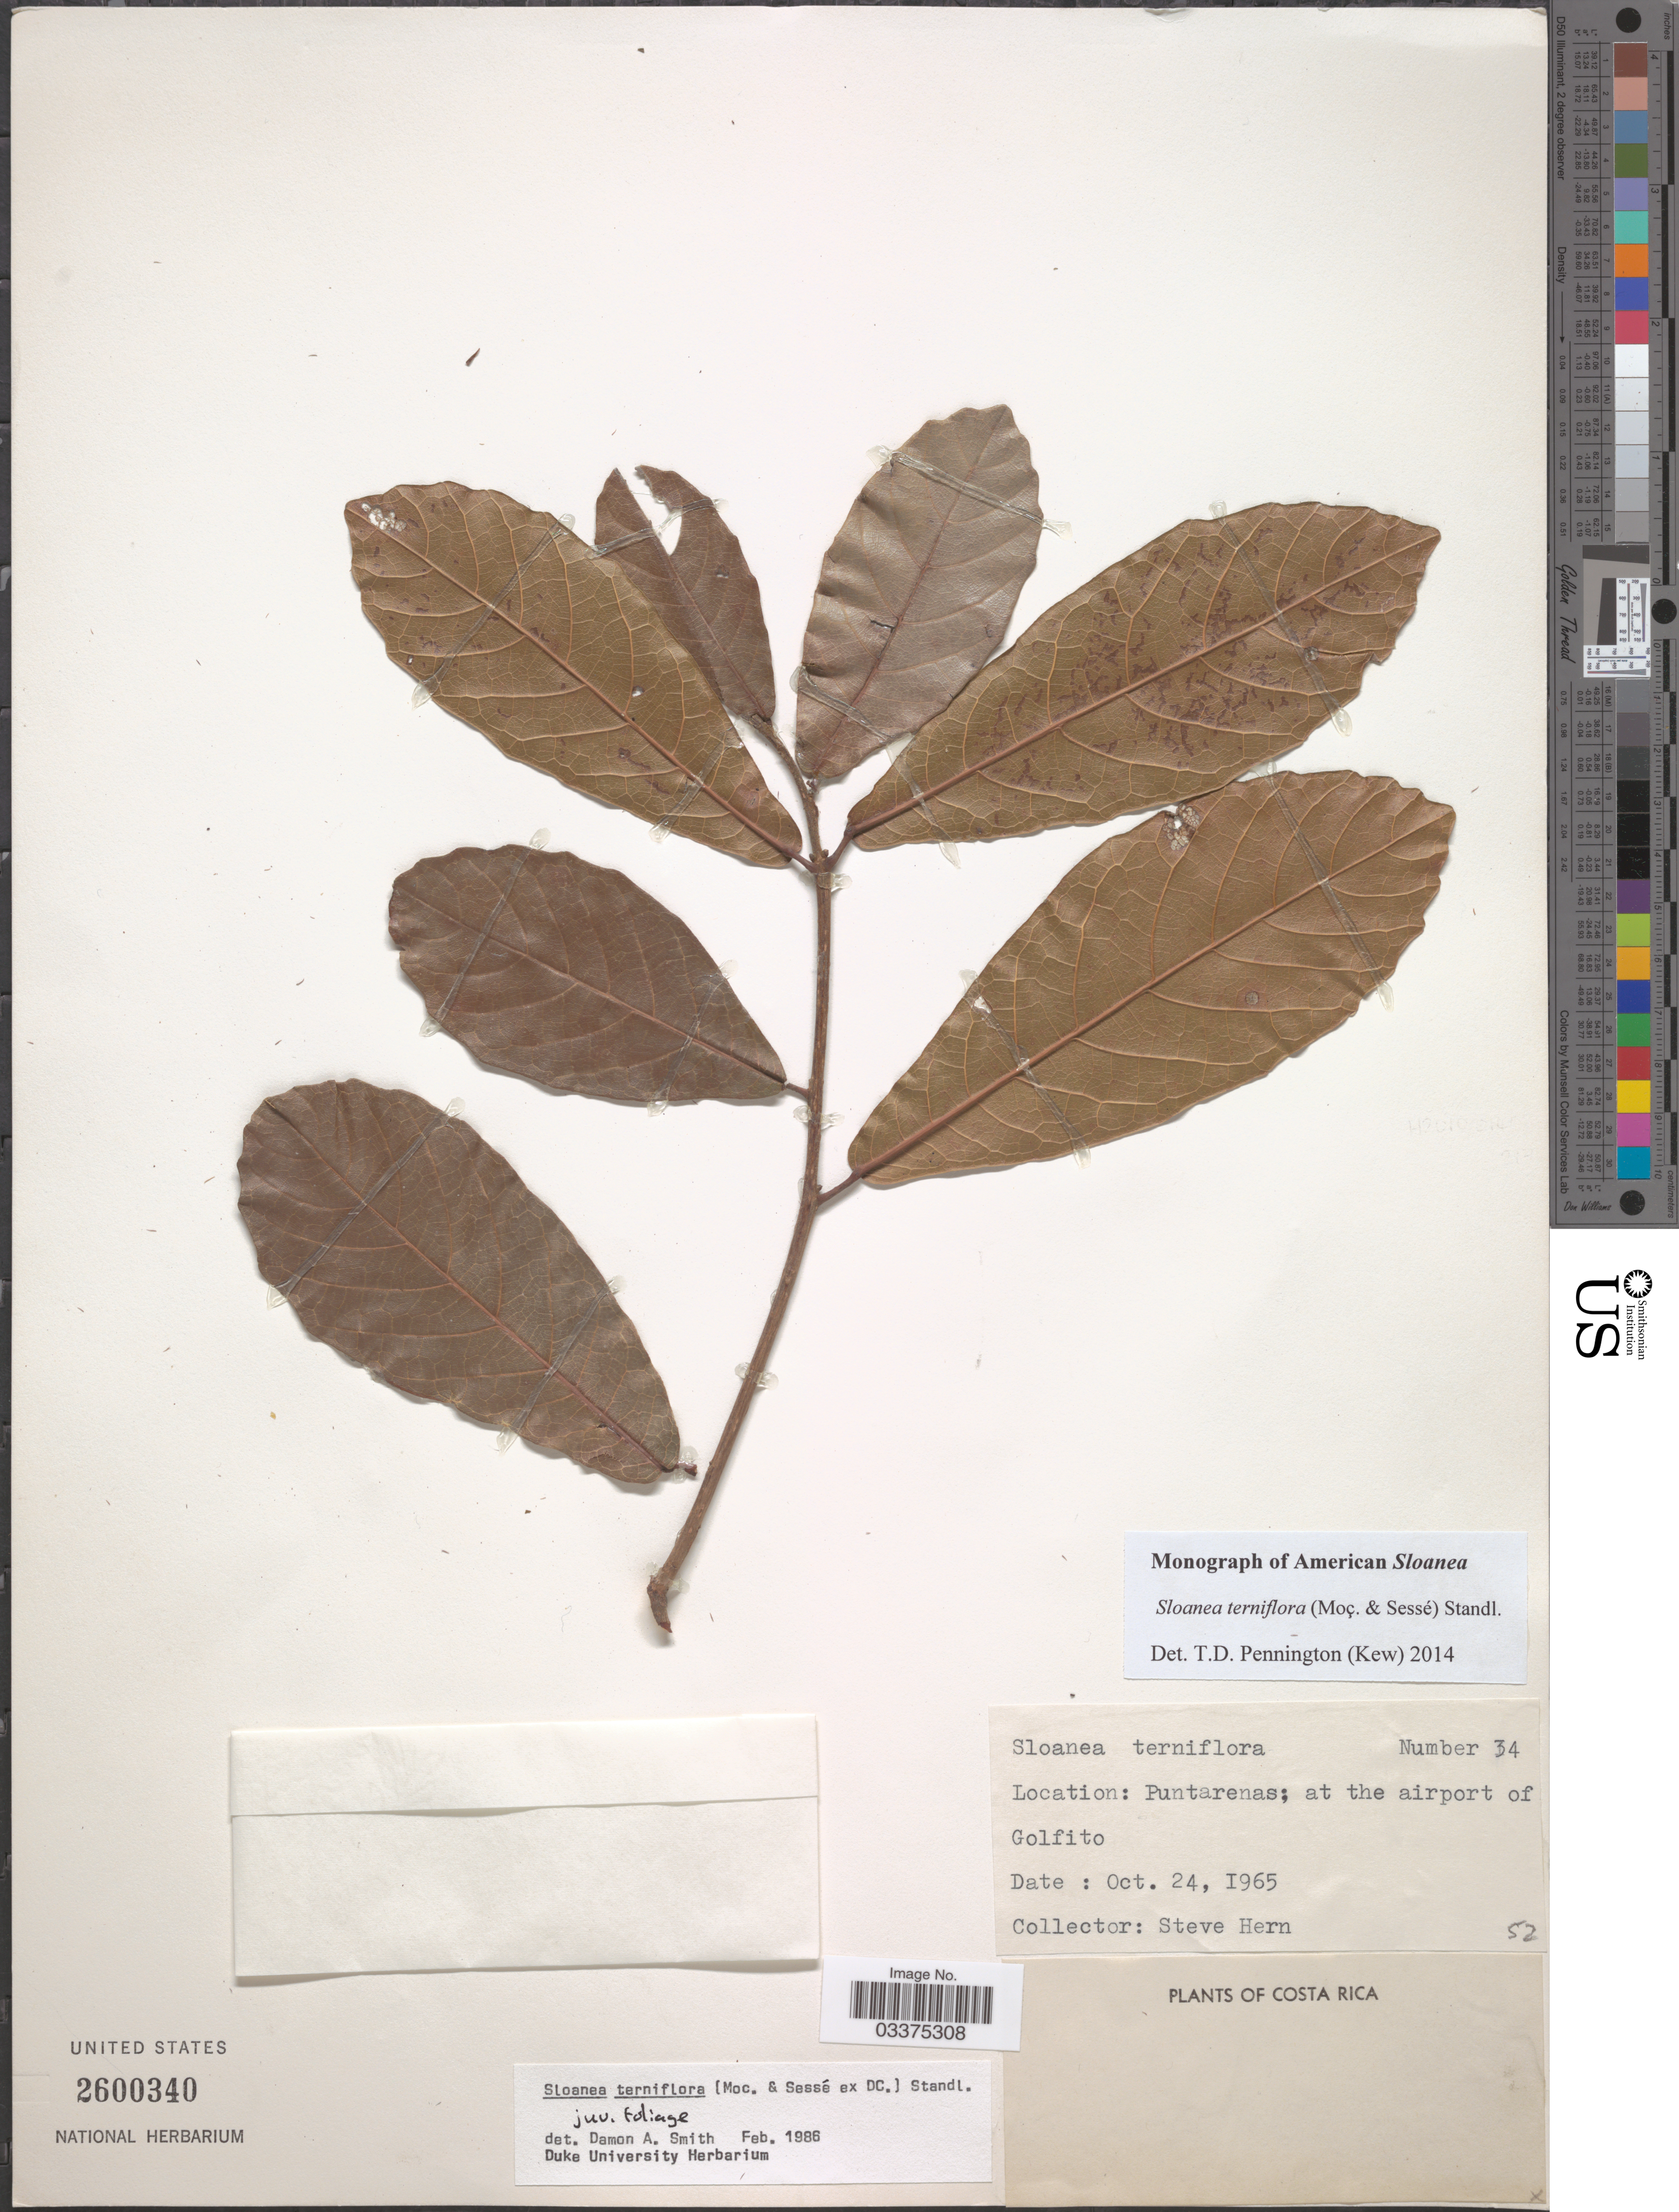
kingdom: Plantae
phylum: Tracheophyta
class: Magnoliopsida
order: Oxalidales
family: Elaeocarpaceae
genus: Sloanea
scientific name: Sloanea terniflora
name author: (Moc. & Sessé ex DC.) Standl.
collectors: S. Hern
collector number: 34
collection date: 1965-10-24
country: Costa Rica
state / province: Puntarenas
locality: At the airport of Golfito.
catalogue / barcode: US 2600340